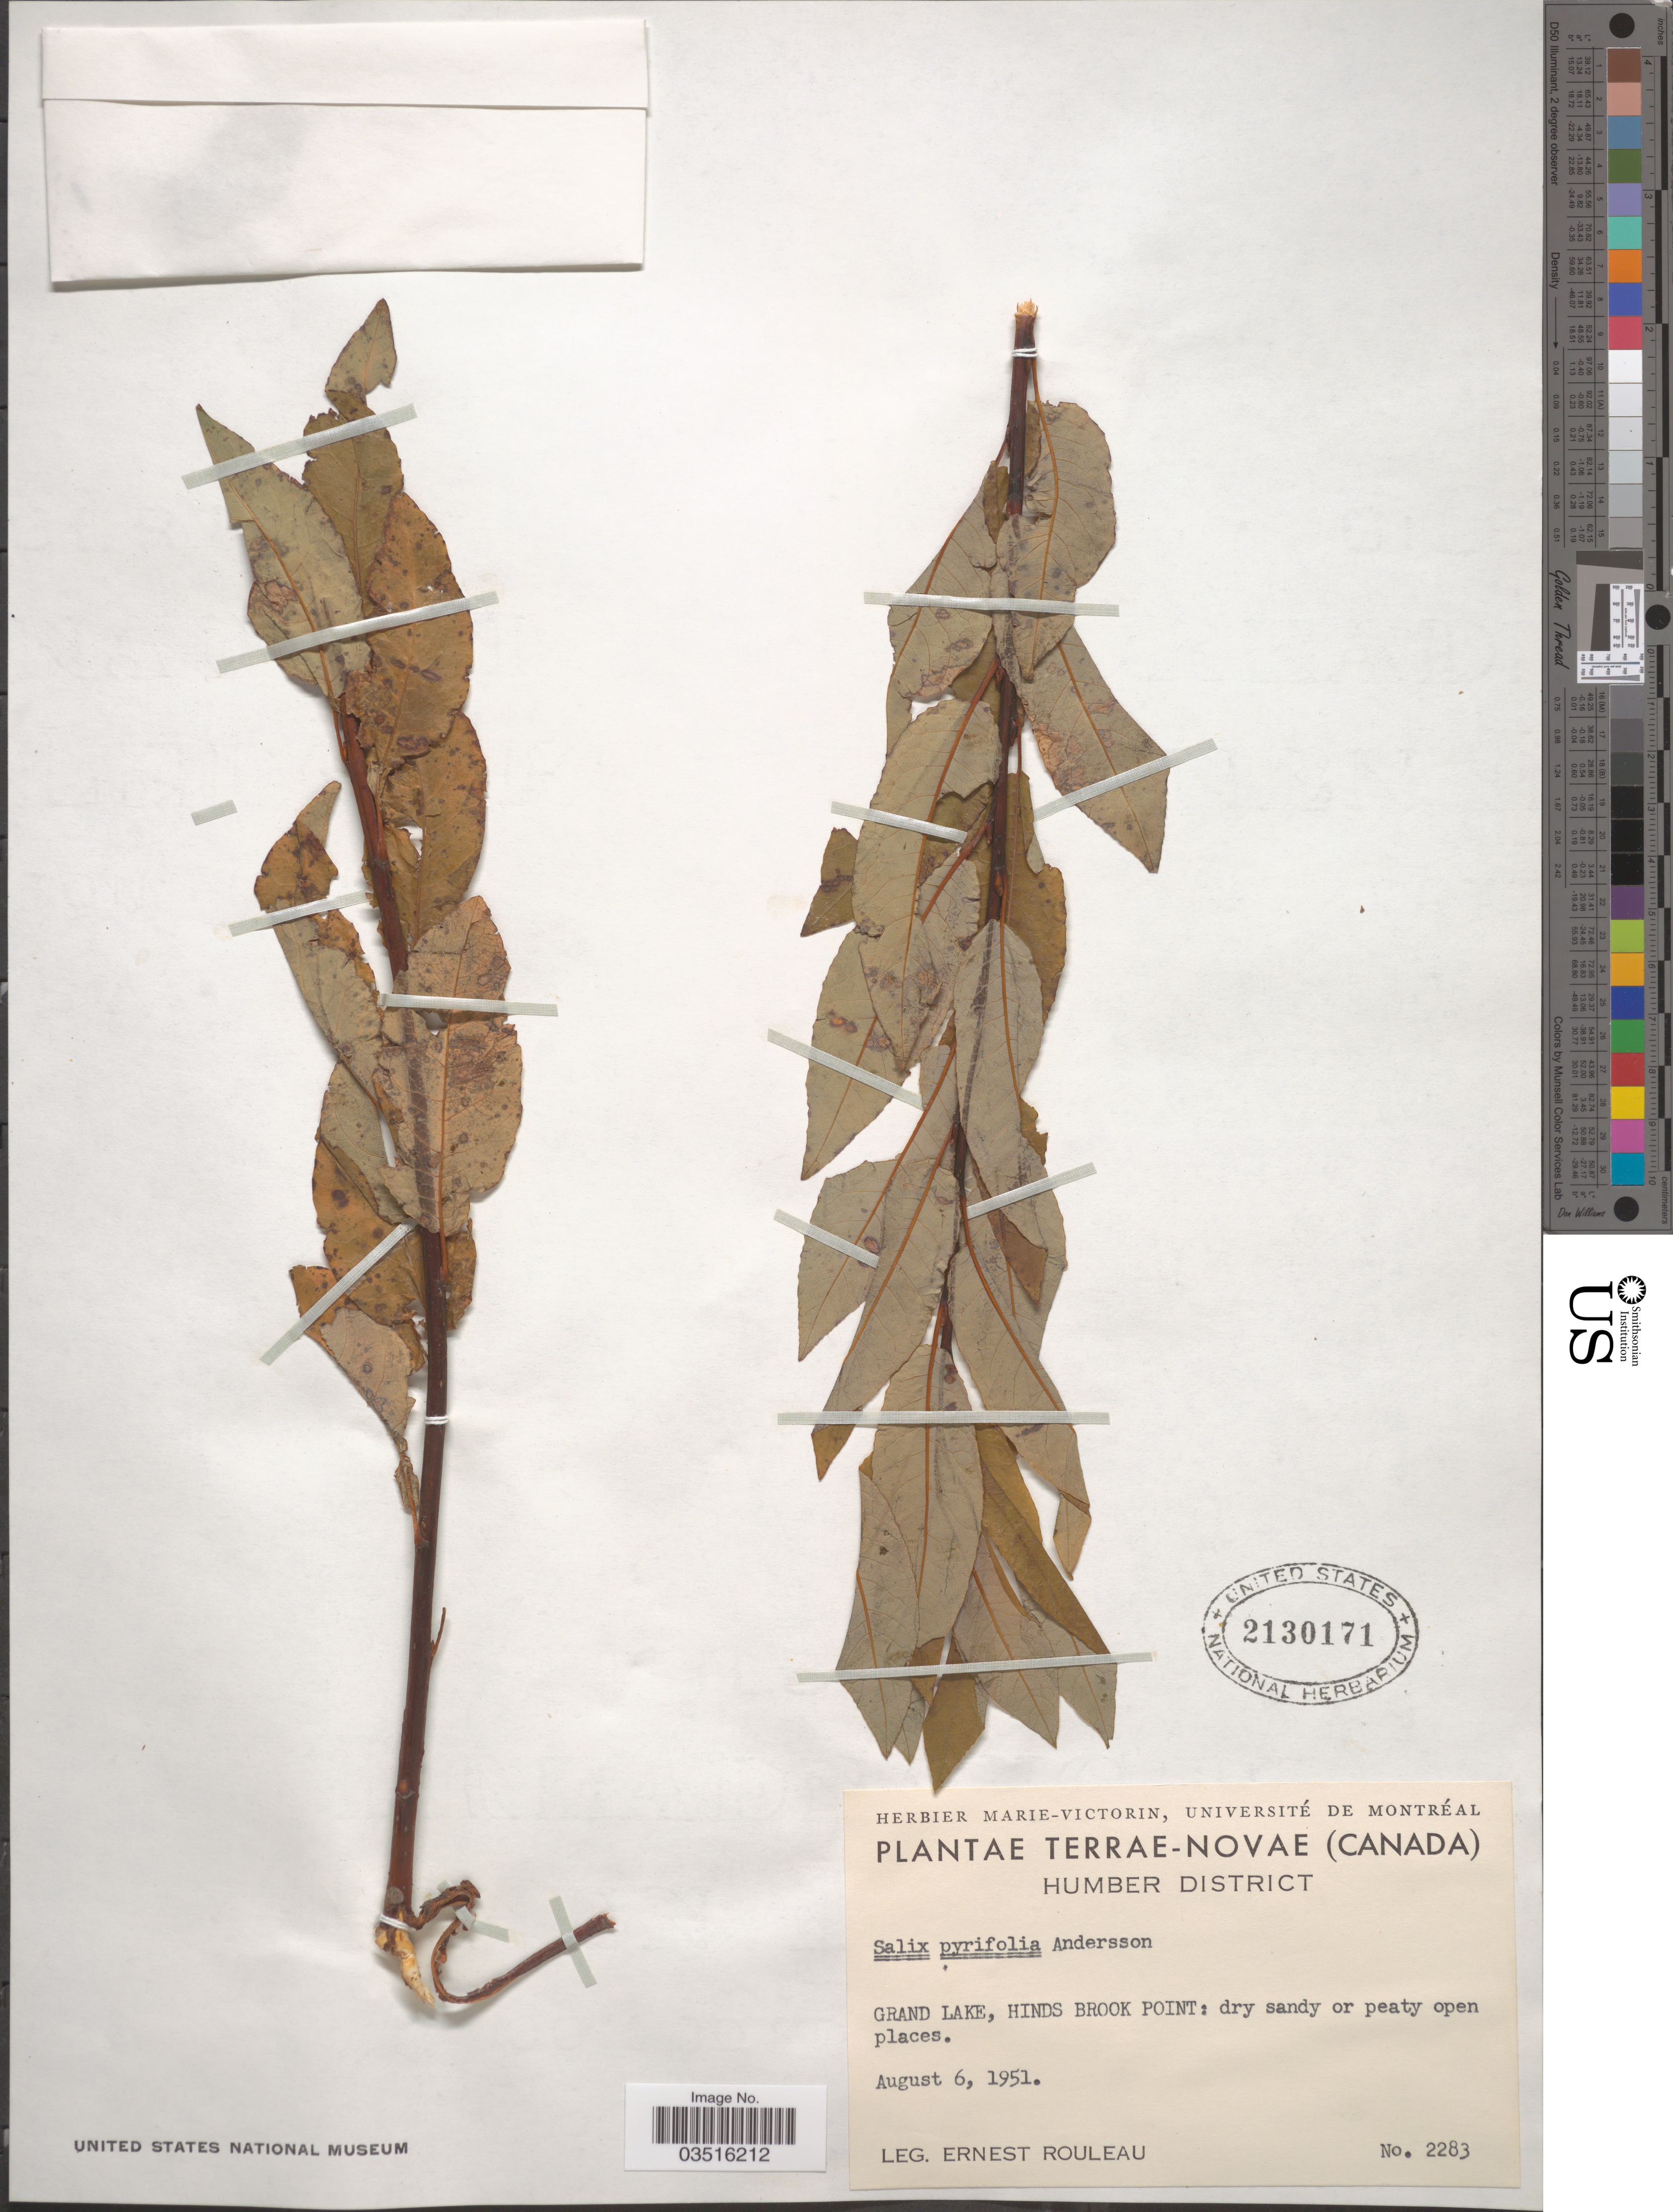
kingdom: Plantae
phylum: Tracheophyta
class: Magnoliopsida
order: Malpighiales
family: Salicaceae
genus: Salix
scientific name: Salix pyrifolia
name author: Ledeb.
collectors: E. Rouleau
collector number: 2283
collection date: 1951-08-06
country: Canada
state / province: Newfoundland and Labrador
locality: Terrae-Novae. Humber District. Grand Lake, Hinds Brook Point.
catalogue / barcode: US 2130171